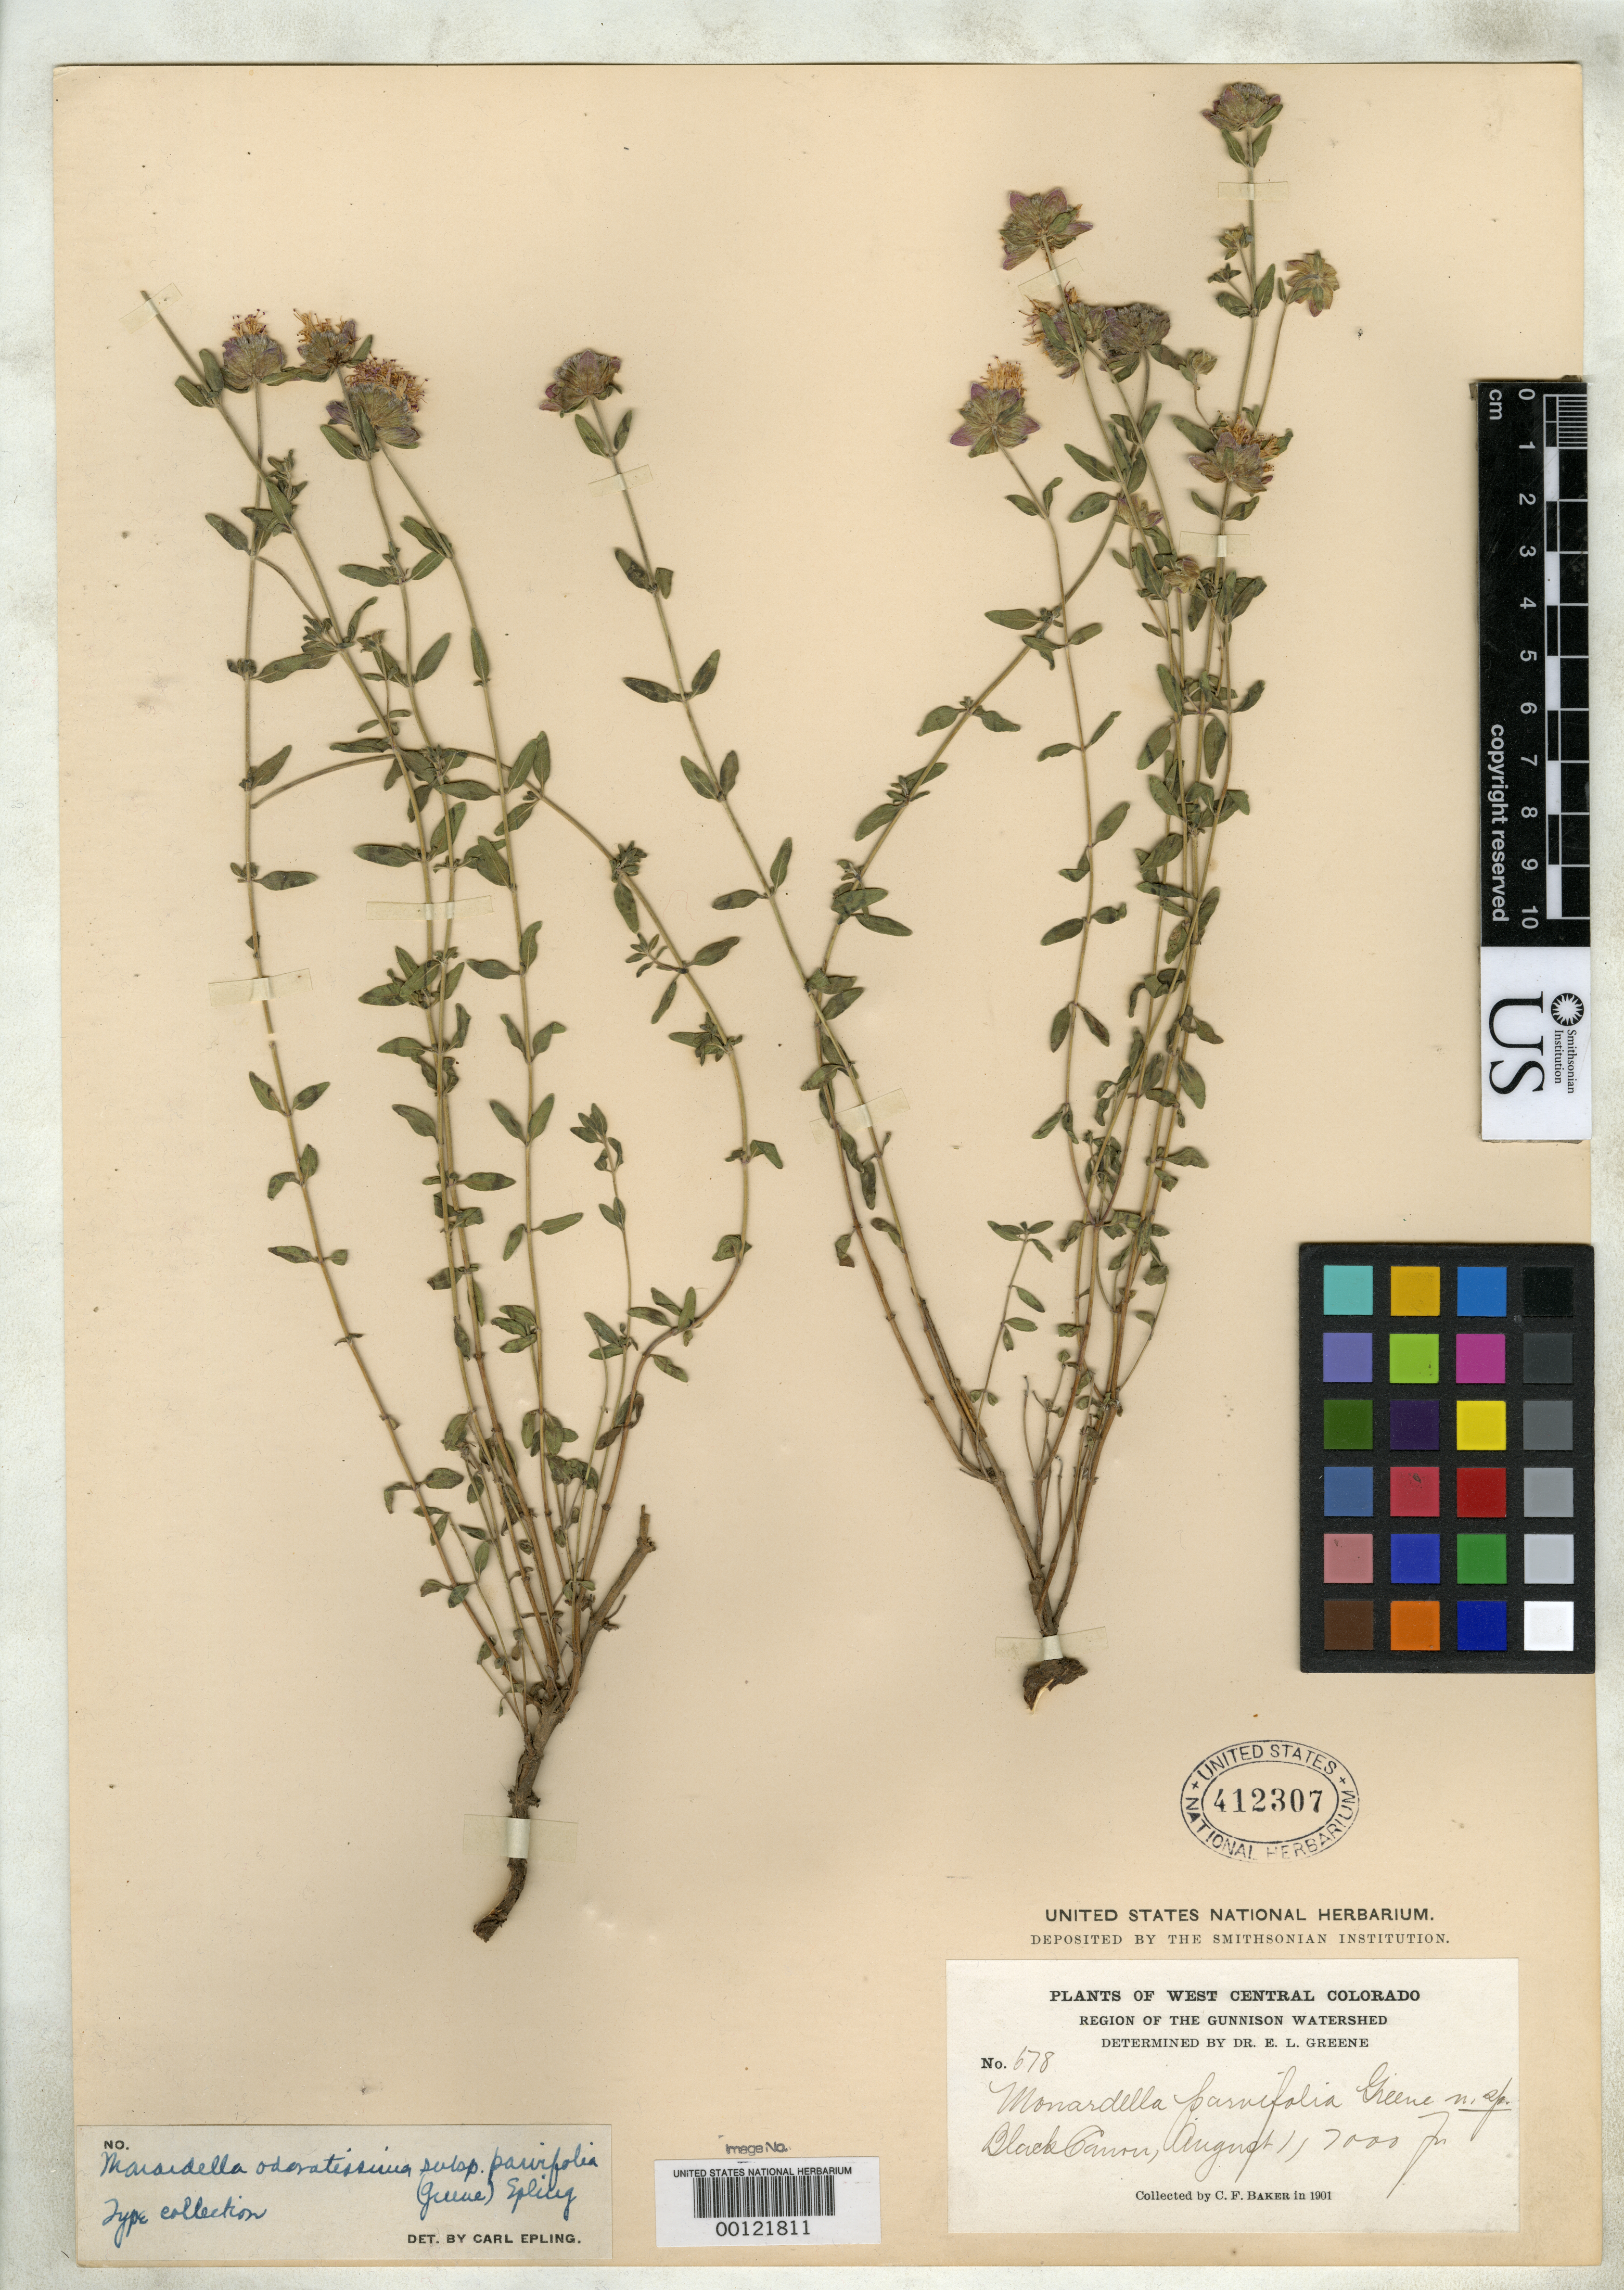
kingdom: Plantae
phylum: Tracheophyta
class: Magnoliopsida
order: Lamiales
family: Lamiaceae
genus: Monardella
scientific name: Monardella parvifolia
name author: Greene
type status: Isotype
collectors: C. F. Baker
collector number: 678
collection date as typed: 11 Aug 1901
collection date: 1901-08-11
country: United States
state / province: Colorado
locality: Gunnison watershed, Black Canon.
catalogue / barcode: US 412307